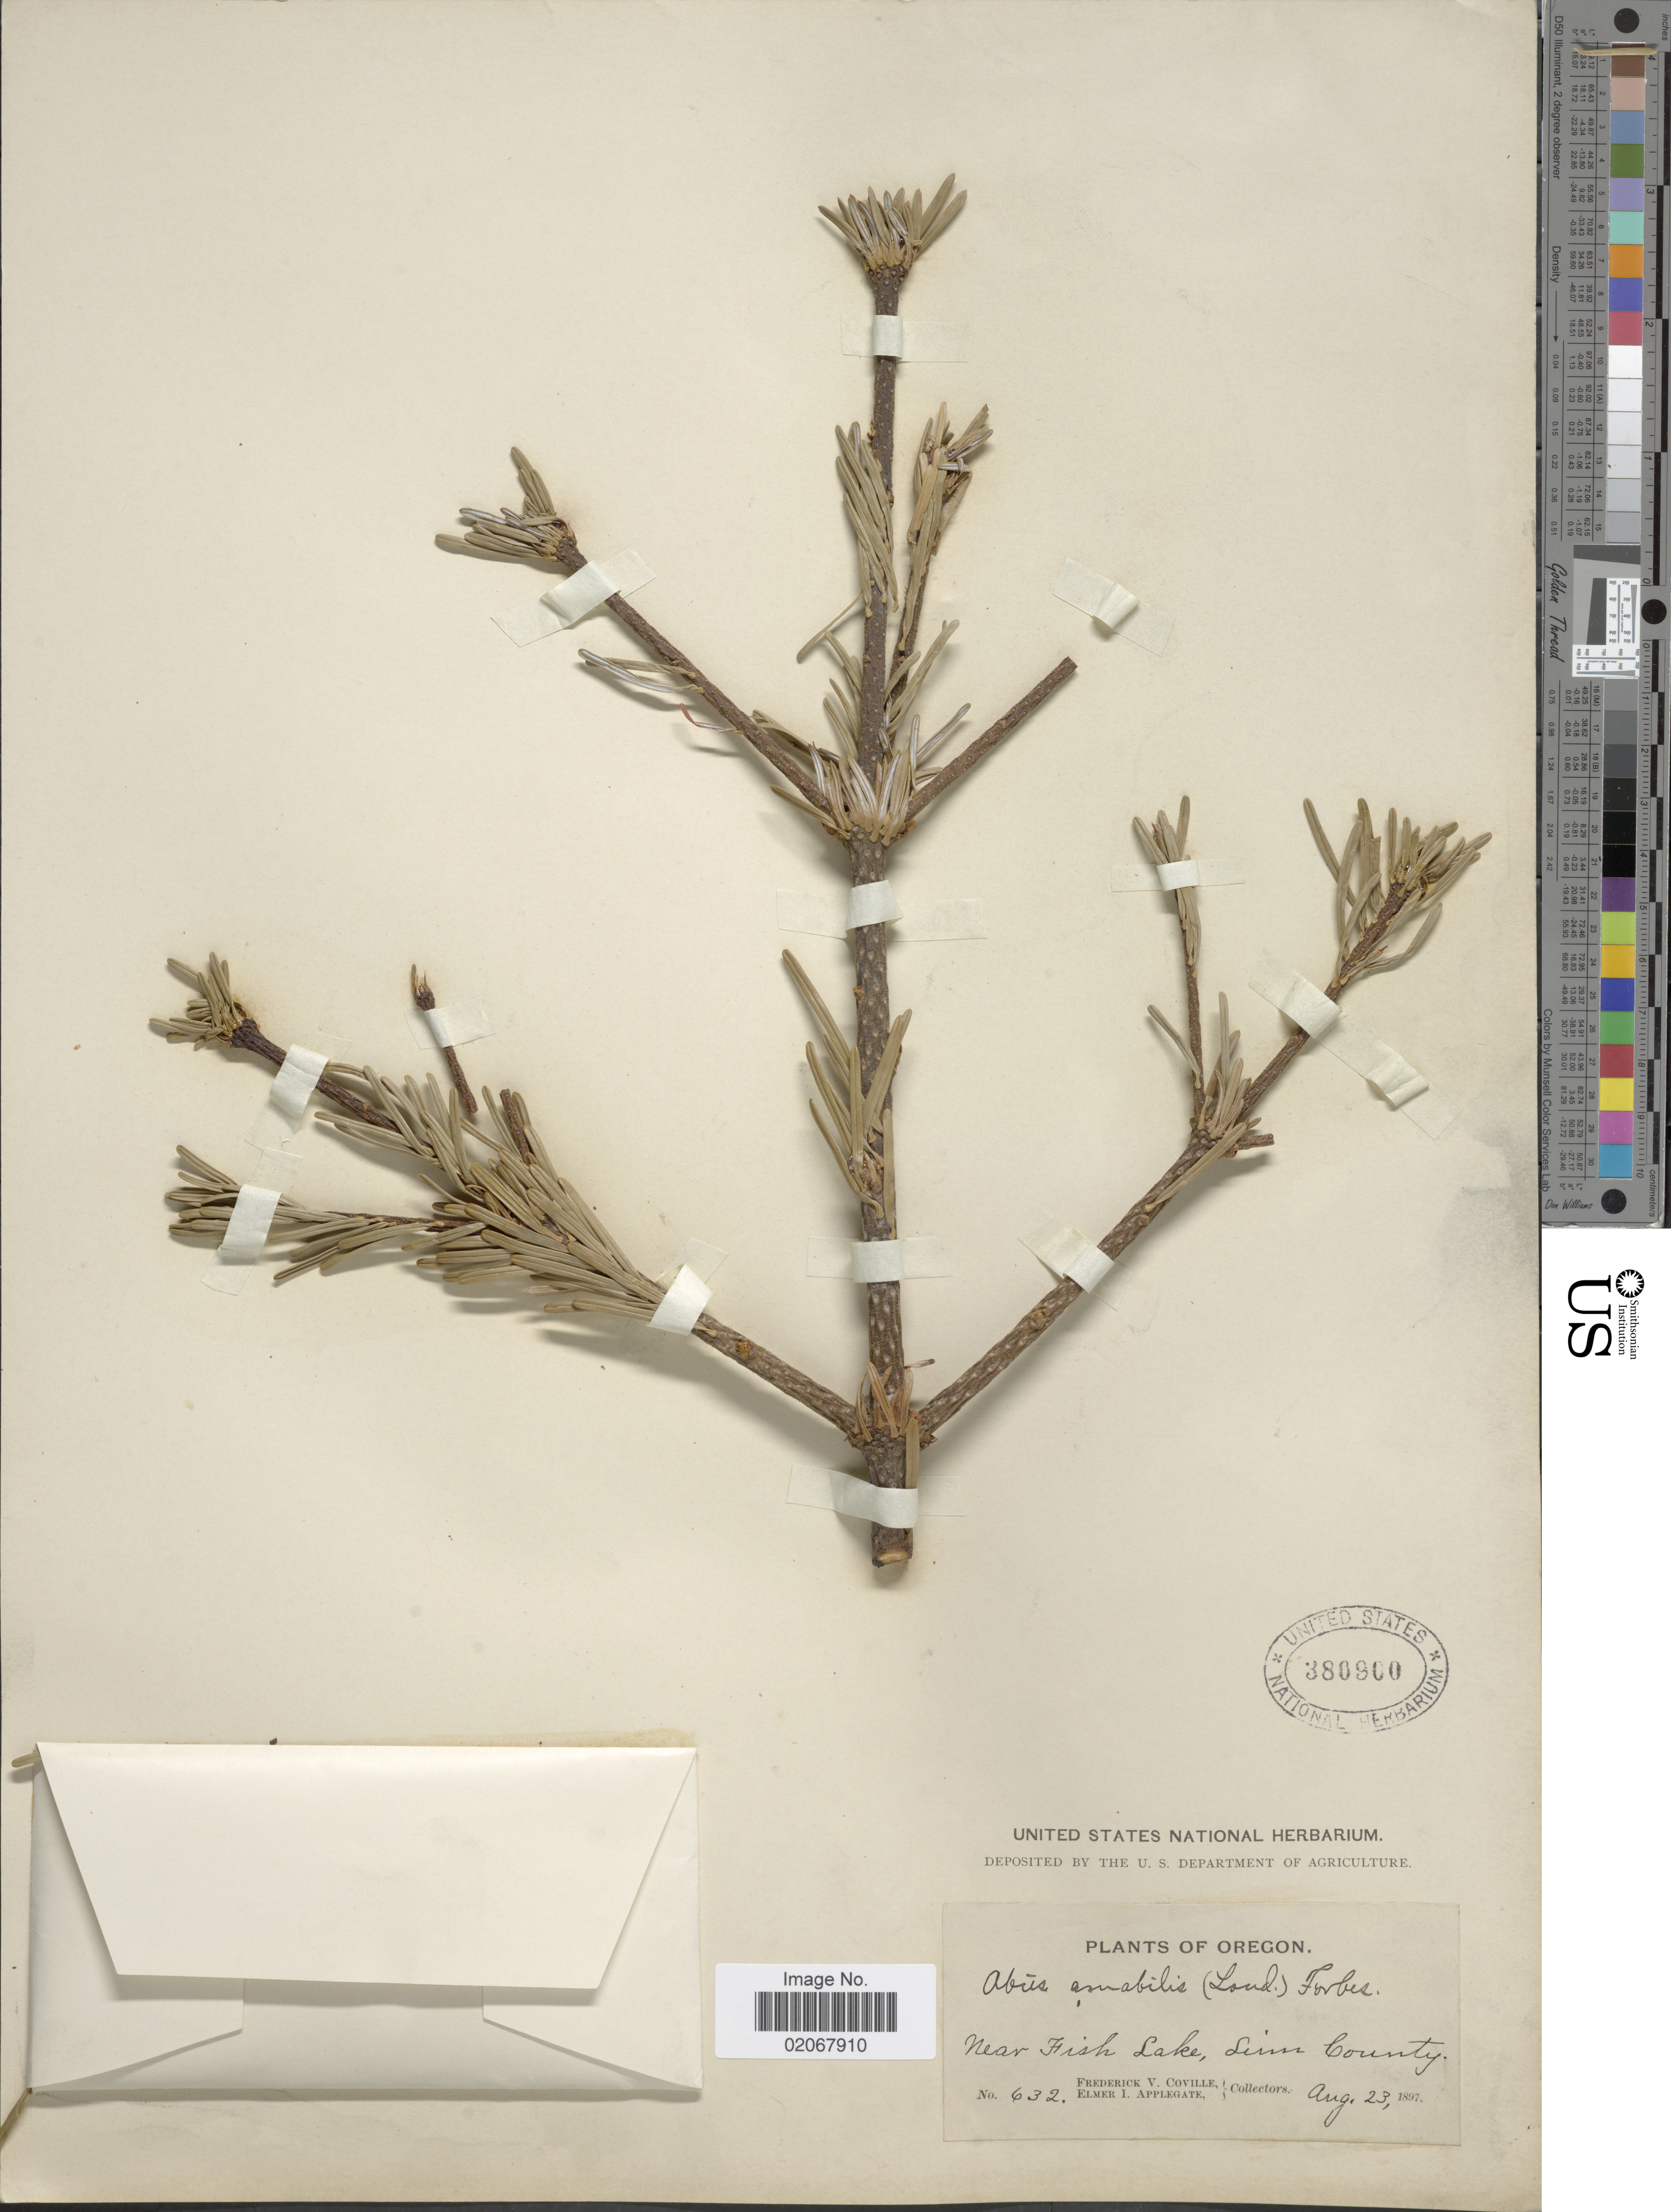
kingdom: Plantae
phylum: Tracheophyta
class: Pinopsida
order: Pinales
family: Pinaceae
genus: Abies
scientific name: Abies amabilis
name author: Douglas ex J. Forbes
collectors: F. V. Coville & E. I. Applegate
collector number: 632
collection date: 1897-08-23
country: United States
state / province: Oregon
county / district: Linn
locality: Near Fish Lake, Linn County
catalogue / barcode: US 380900